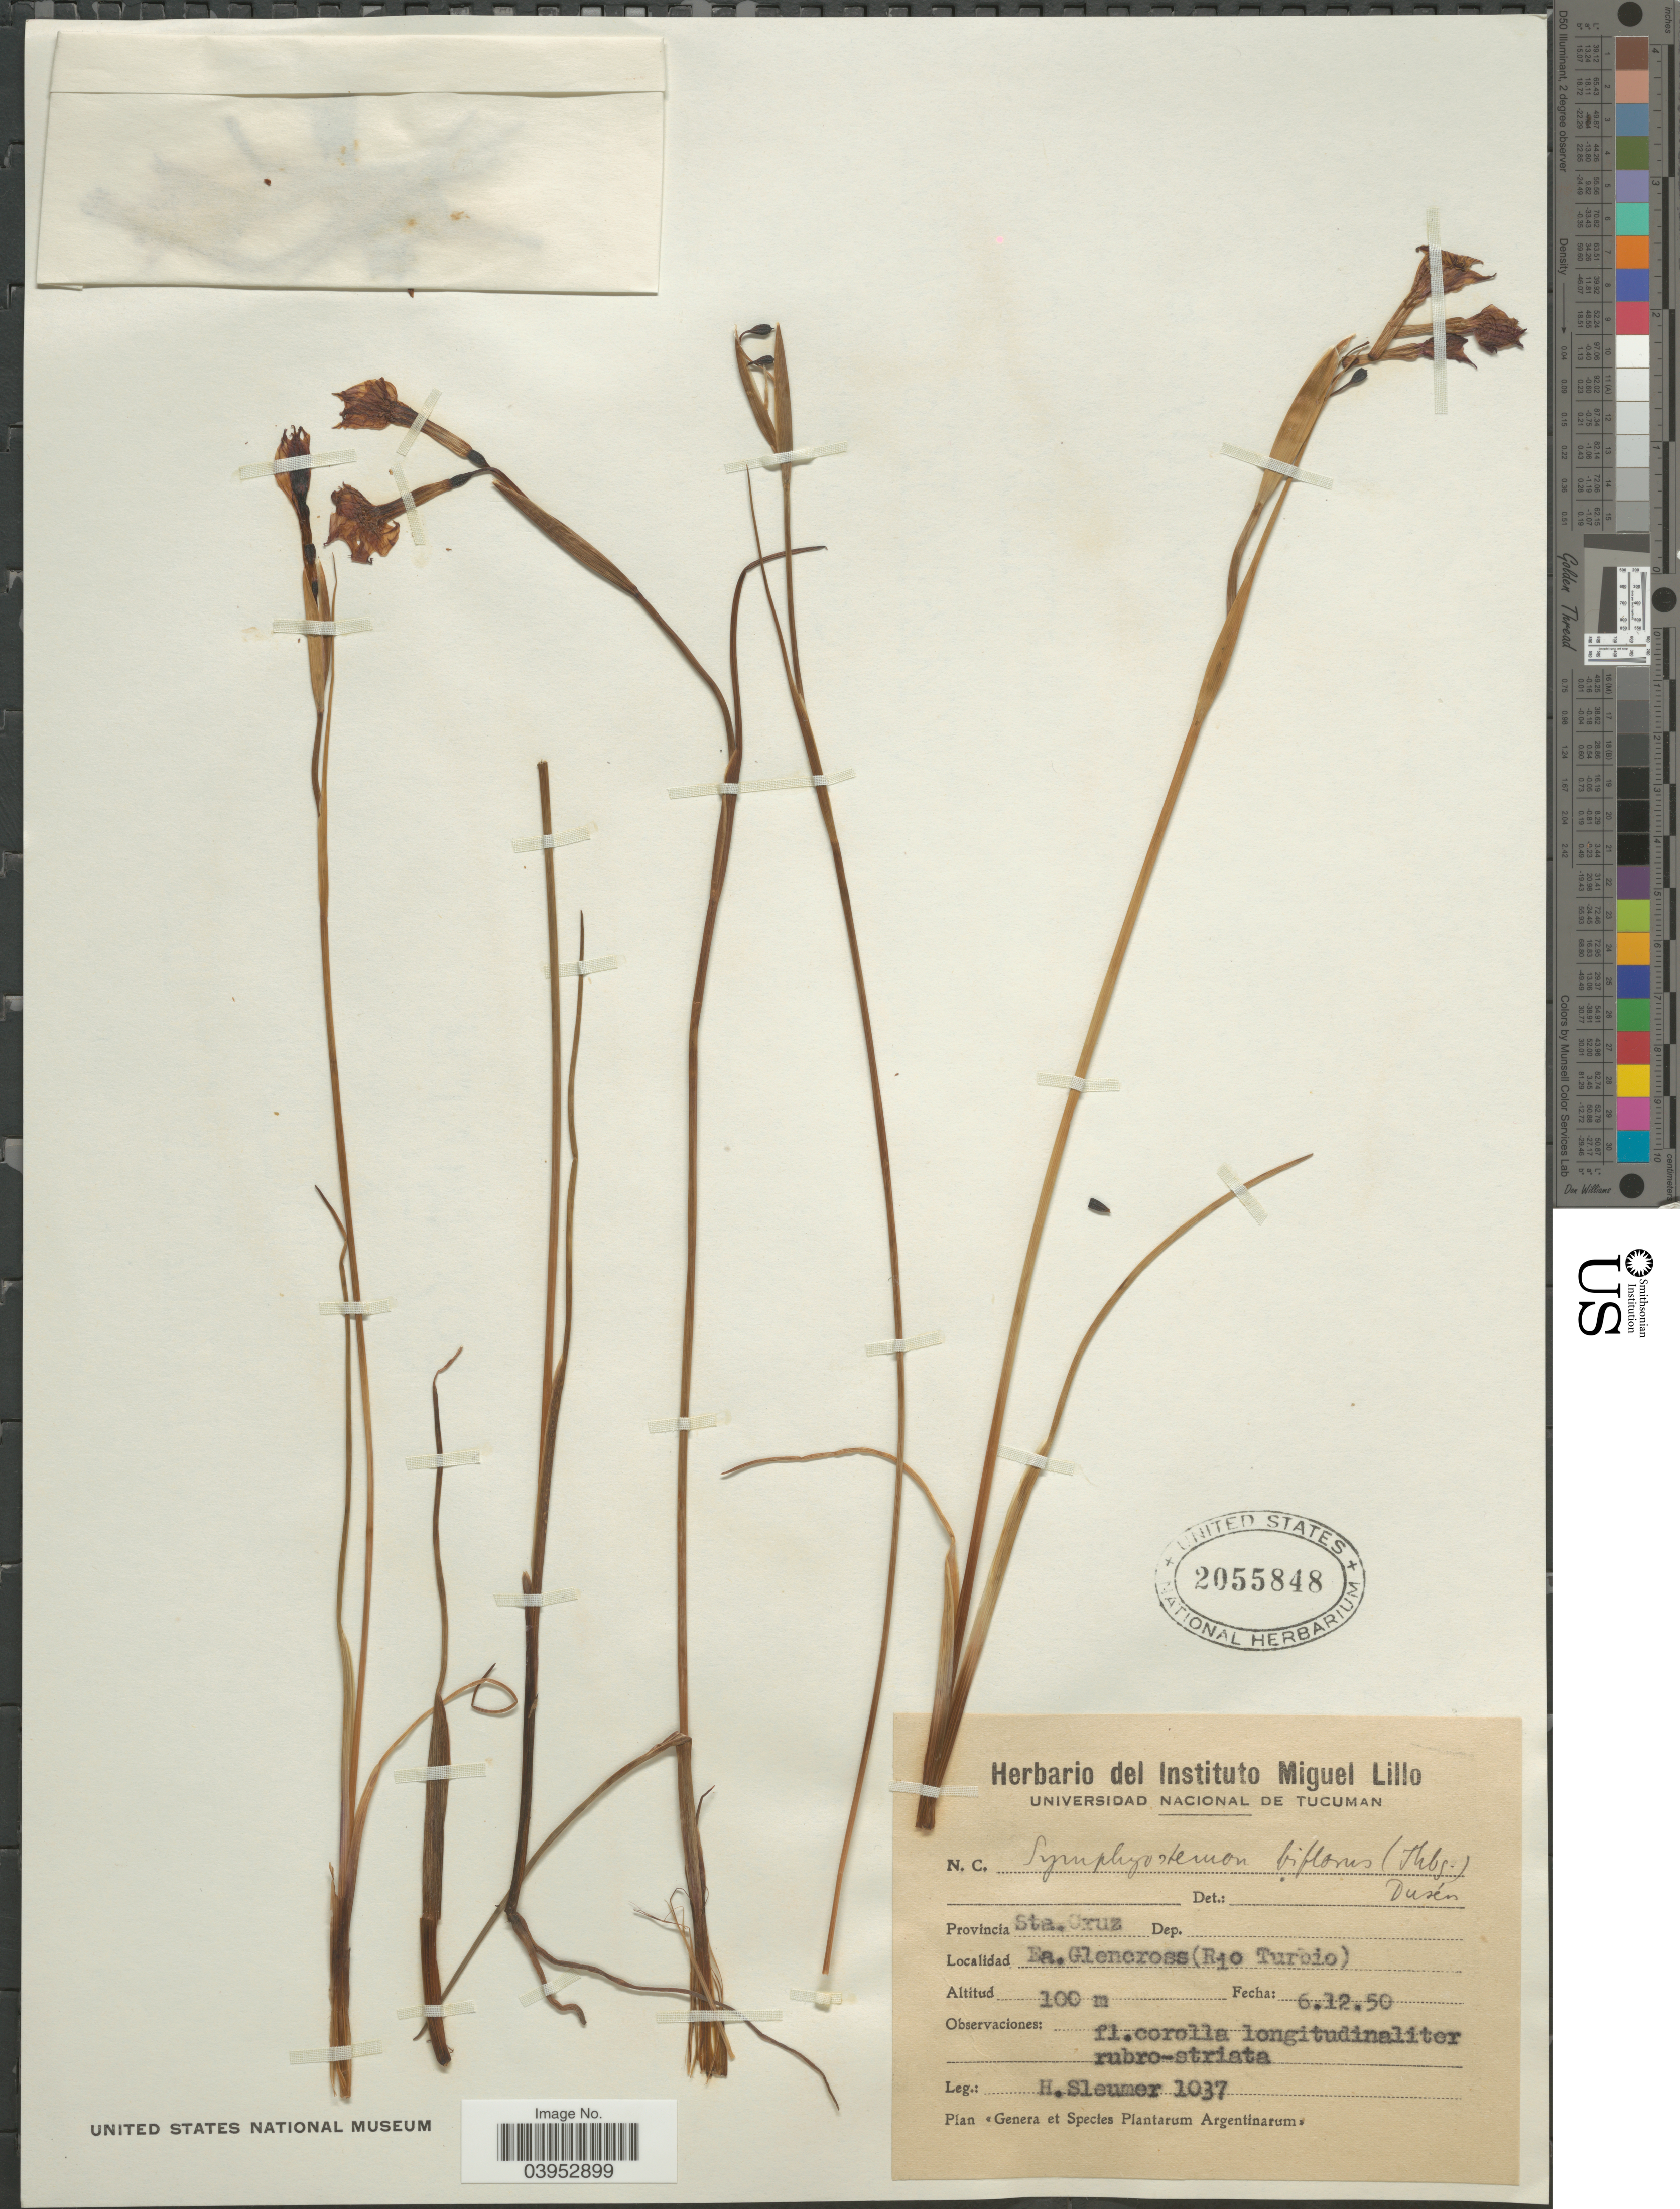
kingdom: Plantae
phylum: Tracheophyta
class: Liliopsida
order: Asparagales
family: Iridaceae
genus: Olsynium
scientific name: Olsynium biflorum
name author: (Thunb.) Goldblatt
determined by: Strong, Mark T., (BOT), Smithsonian Institution - National Museum of Natural History (UNITED STATES)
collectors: H. O. Sleumer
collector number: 1037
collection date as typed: Transcribed d/m/y: 6/12/50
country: Argentina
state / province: Santa Cruz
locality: Ea.Glencross (Rio Turbio).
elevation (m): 100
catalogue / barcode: US 2055848